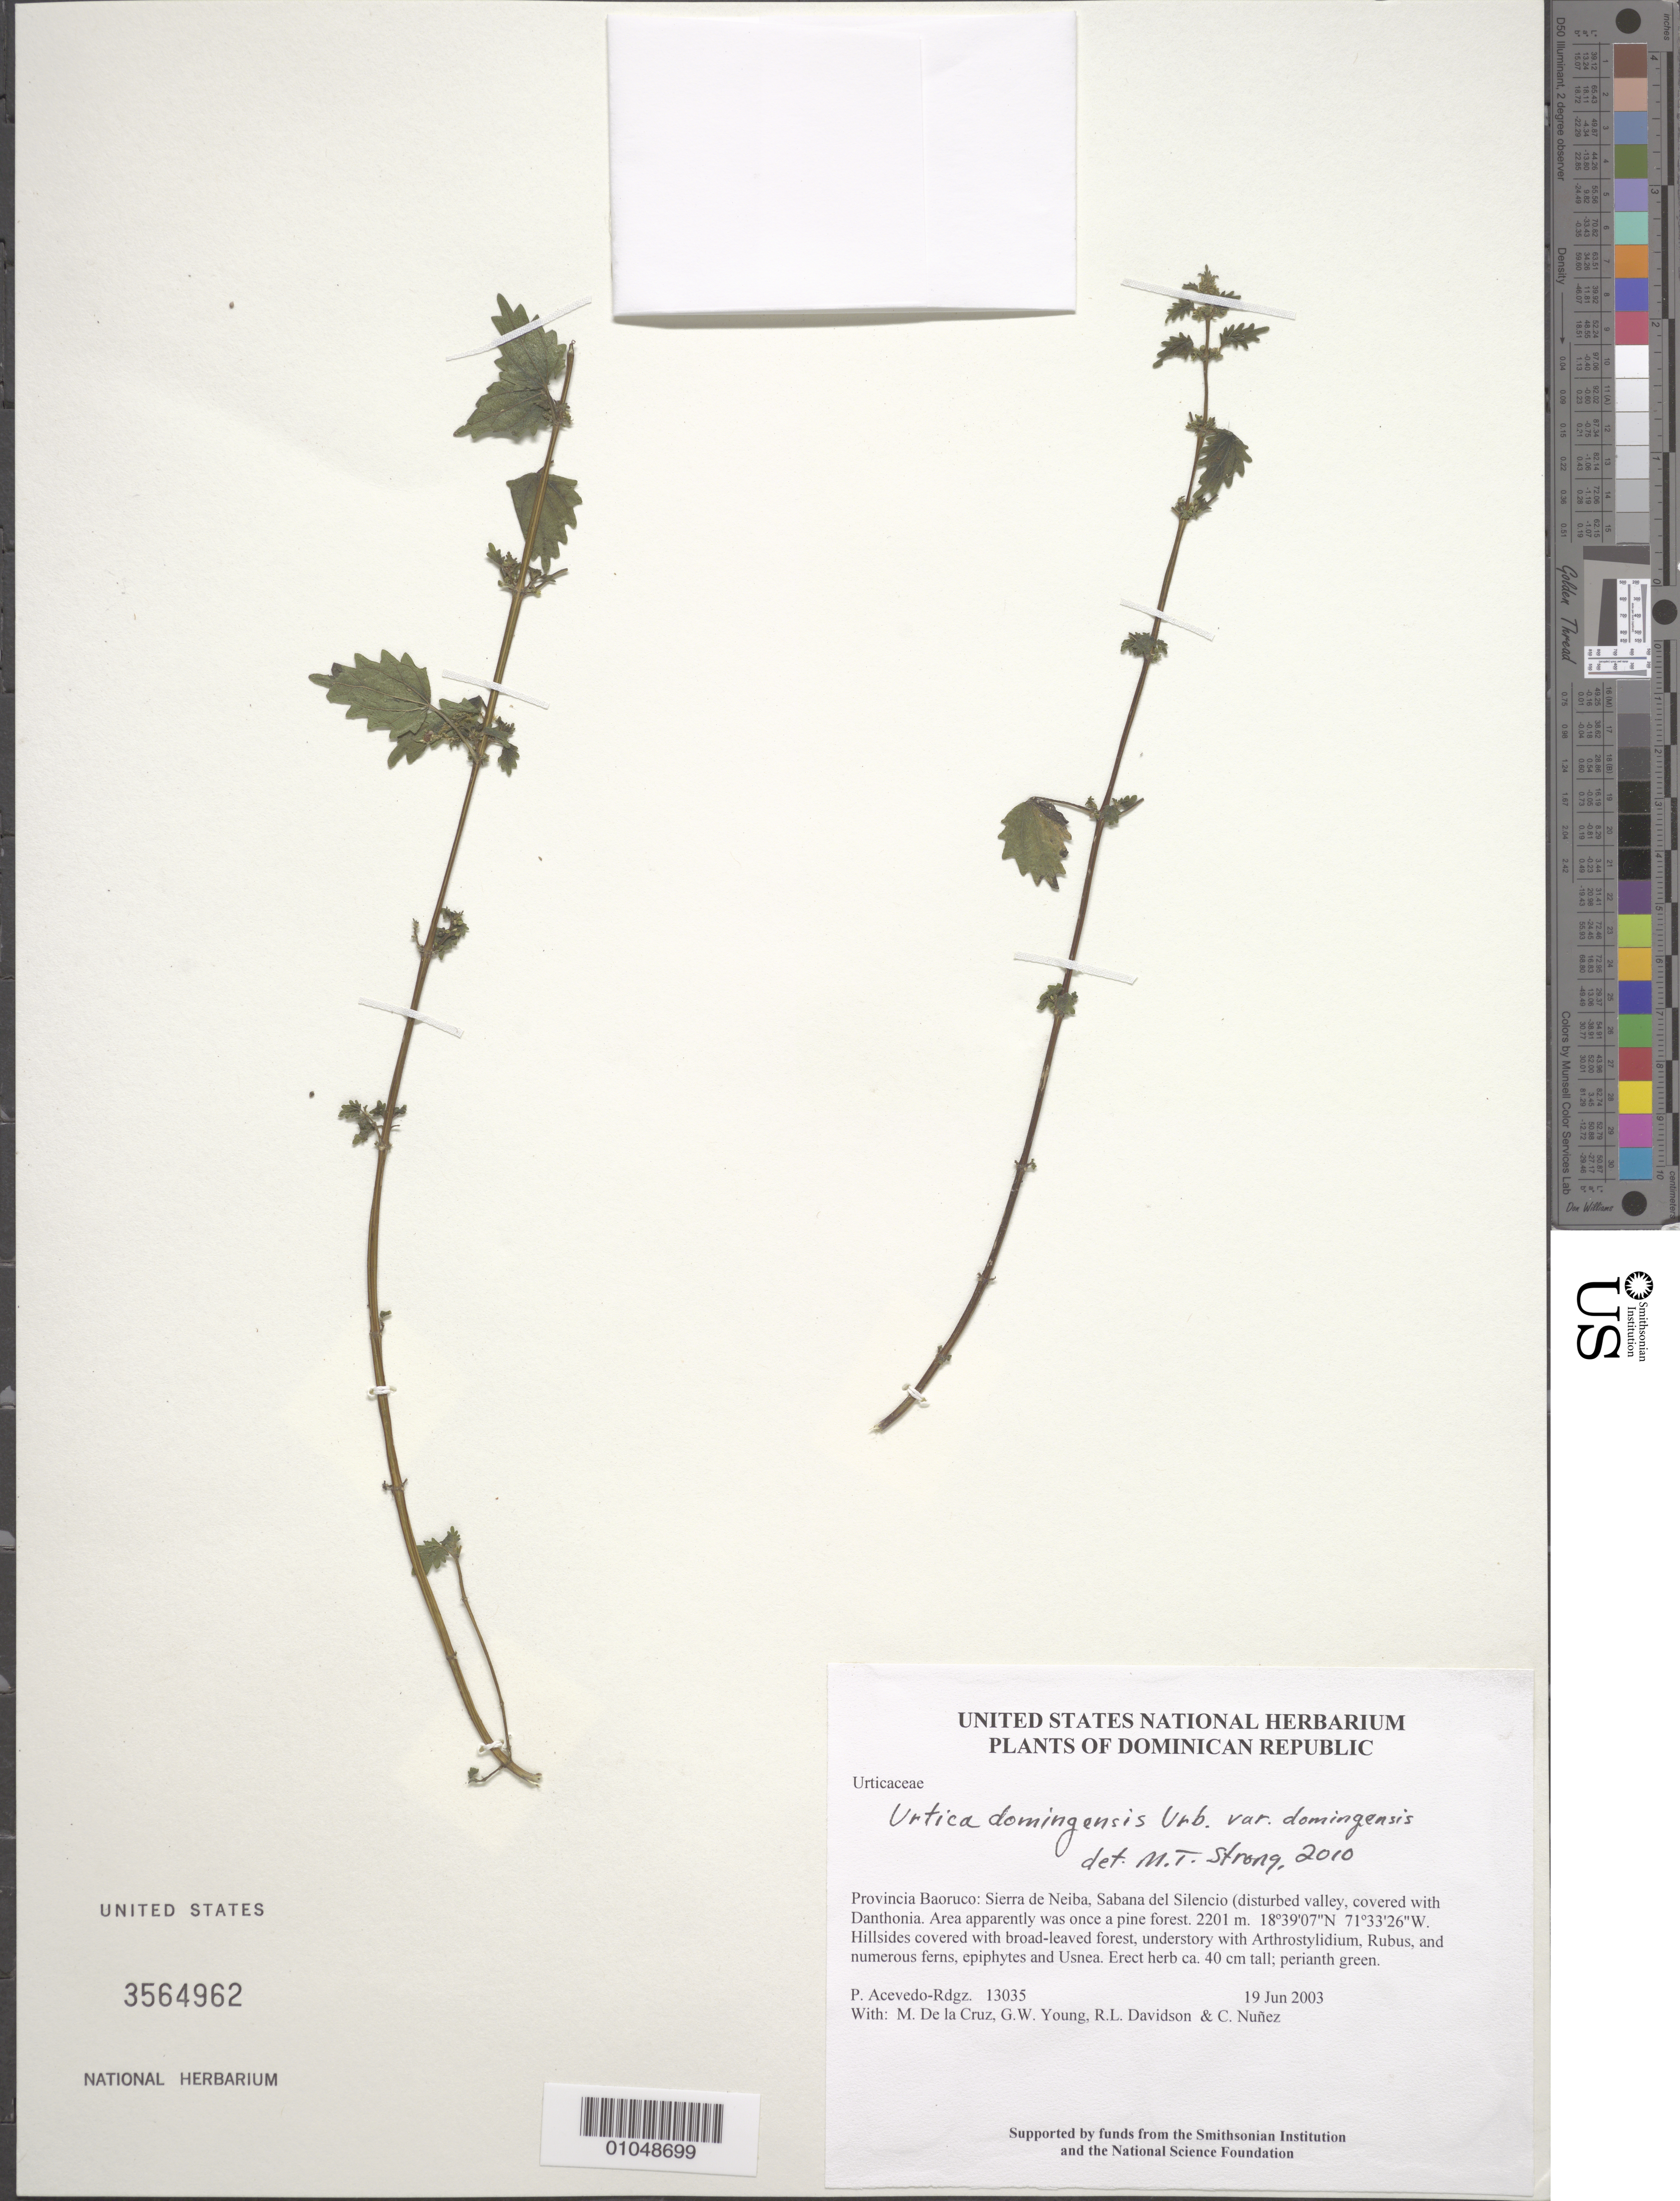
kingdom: Plantae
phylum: Tracheophyta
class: Magnoliopsida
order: Rosales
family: Urticaceae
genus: Urtica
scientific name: Urtica domingensis var. domingensis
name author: Urb.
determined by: Strong, M. T., (US), Smithsonian Institution - National Museum of Natural History (UNITED STATES)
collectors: P. Acevedo-Rodr., M. de la Cruz, J. Rawlins, G. Young, R. Davidson & C. Nunez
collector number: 13035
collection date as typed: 19 Jun 2003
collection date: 2003-06-19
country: Dominican Republic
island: Hispaniola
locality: Provincia Baoruco: Sierra de Neiba, Sabana del Silencio (disturbed valley, covered with Danthonia. Area apparently was once a pine forest.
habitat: Hillsides covered with broad-leaved forest, understory with Arthrostylidium, Rubus, and numerous ferns, epiphytes and Usnea.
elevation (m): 2201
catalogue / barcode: US 3564962